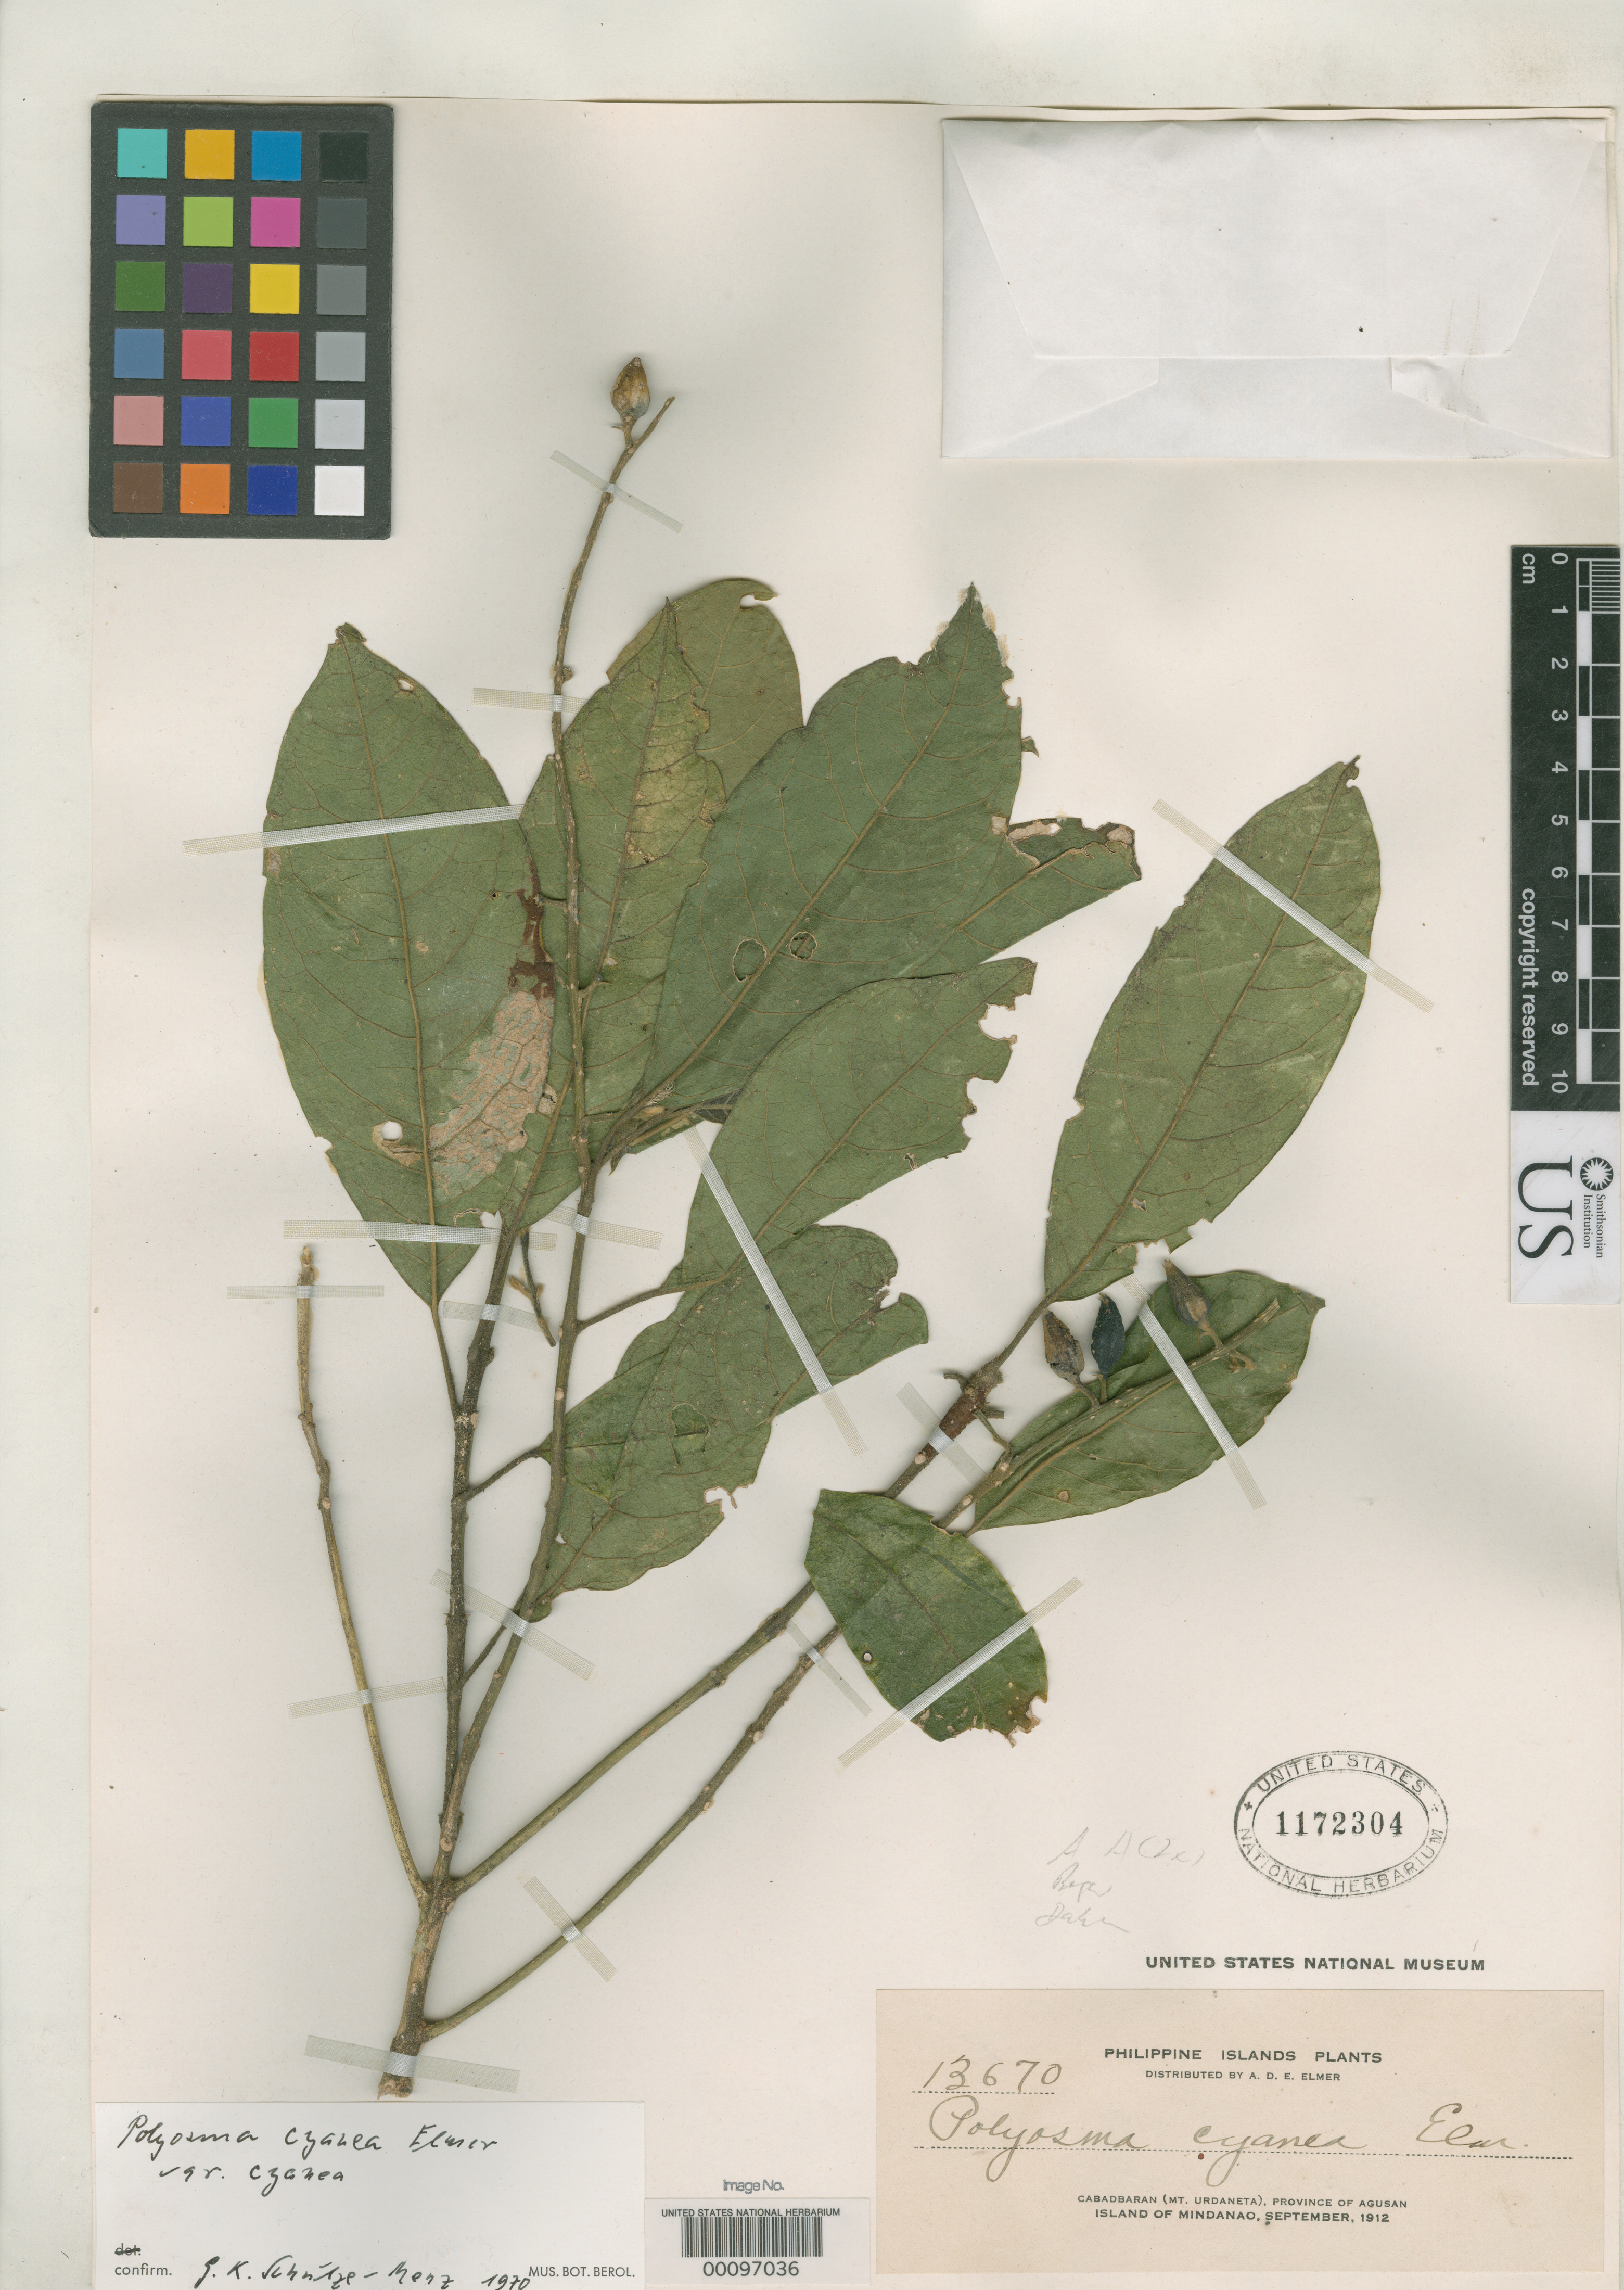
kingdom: Plantae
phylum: Tracheophyta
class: Magnoliopsida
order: Escalloniales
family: Escalloniaceae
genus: Polyosma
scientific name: Polyosma cyanea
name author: Elmer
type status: Isotype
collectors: A. D. E. Elmer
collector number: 13670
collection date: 1912-07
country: Philippines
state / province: Caraga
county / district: Agusan del Norte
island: Mindanao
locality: Cabadbaran (Mt. Urdaneta), province of Agusan, Island of Mindanao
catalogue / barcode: US 1172304